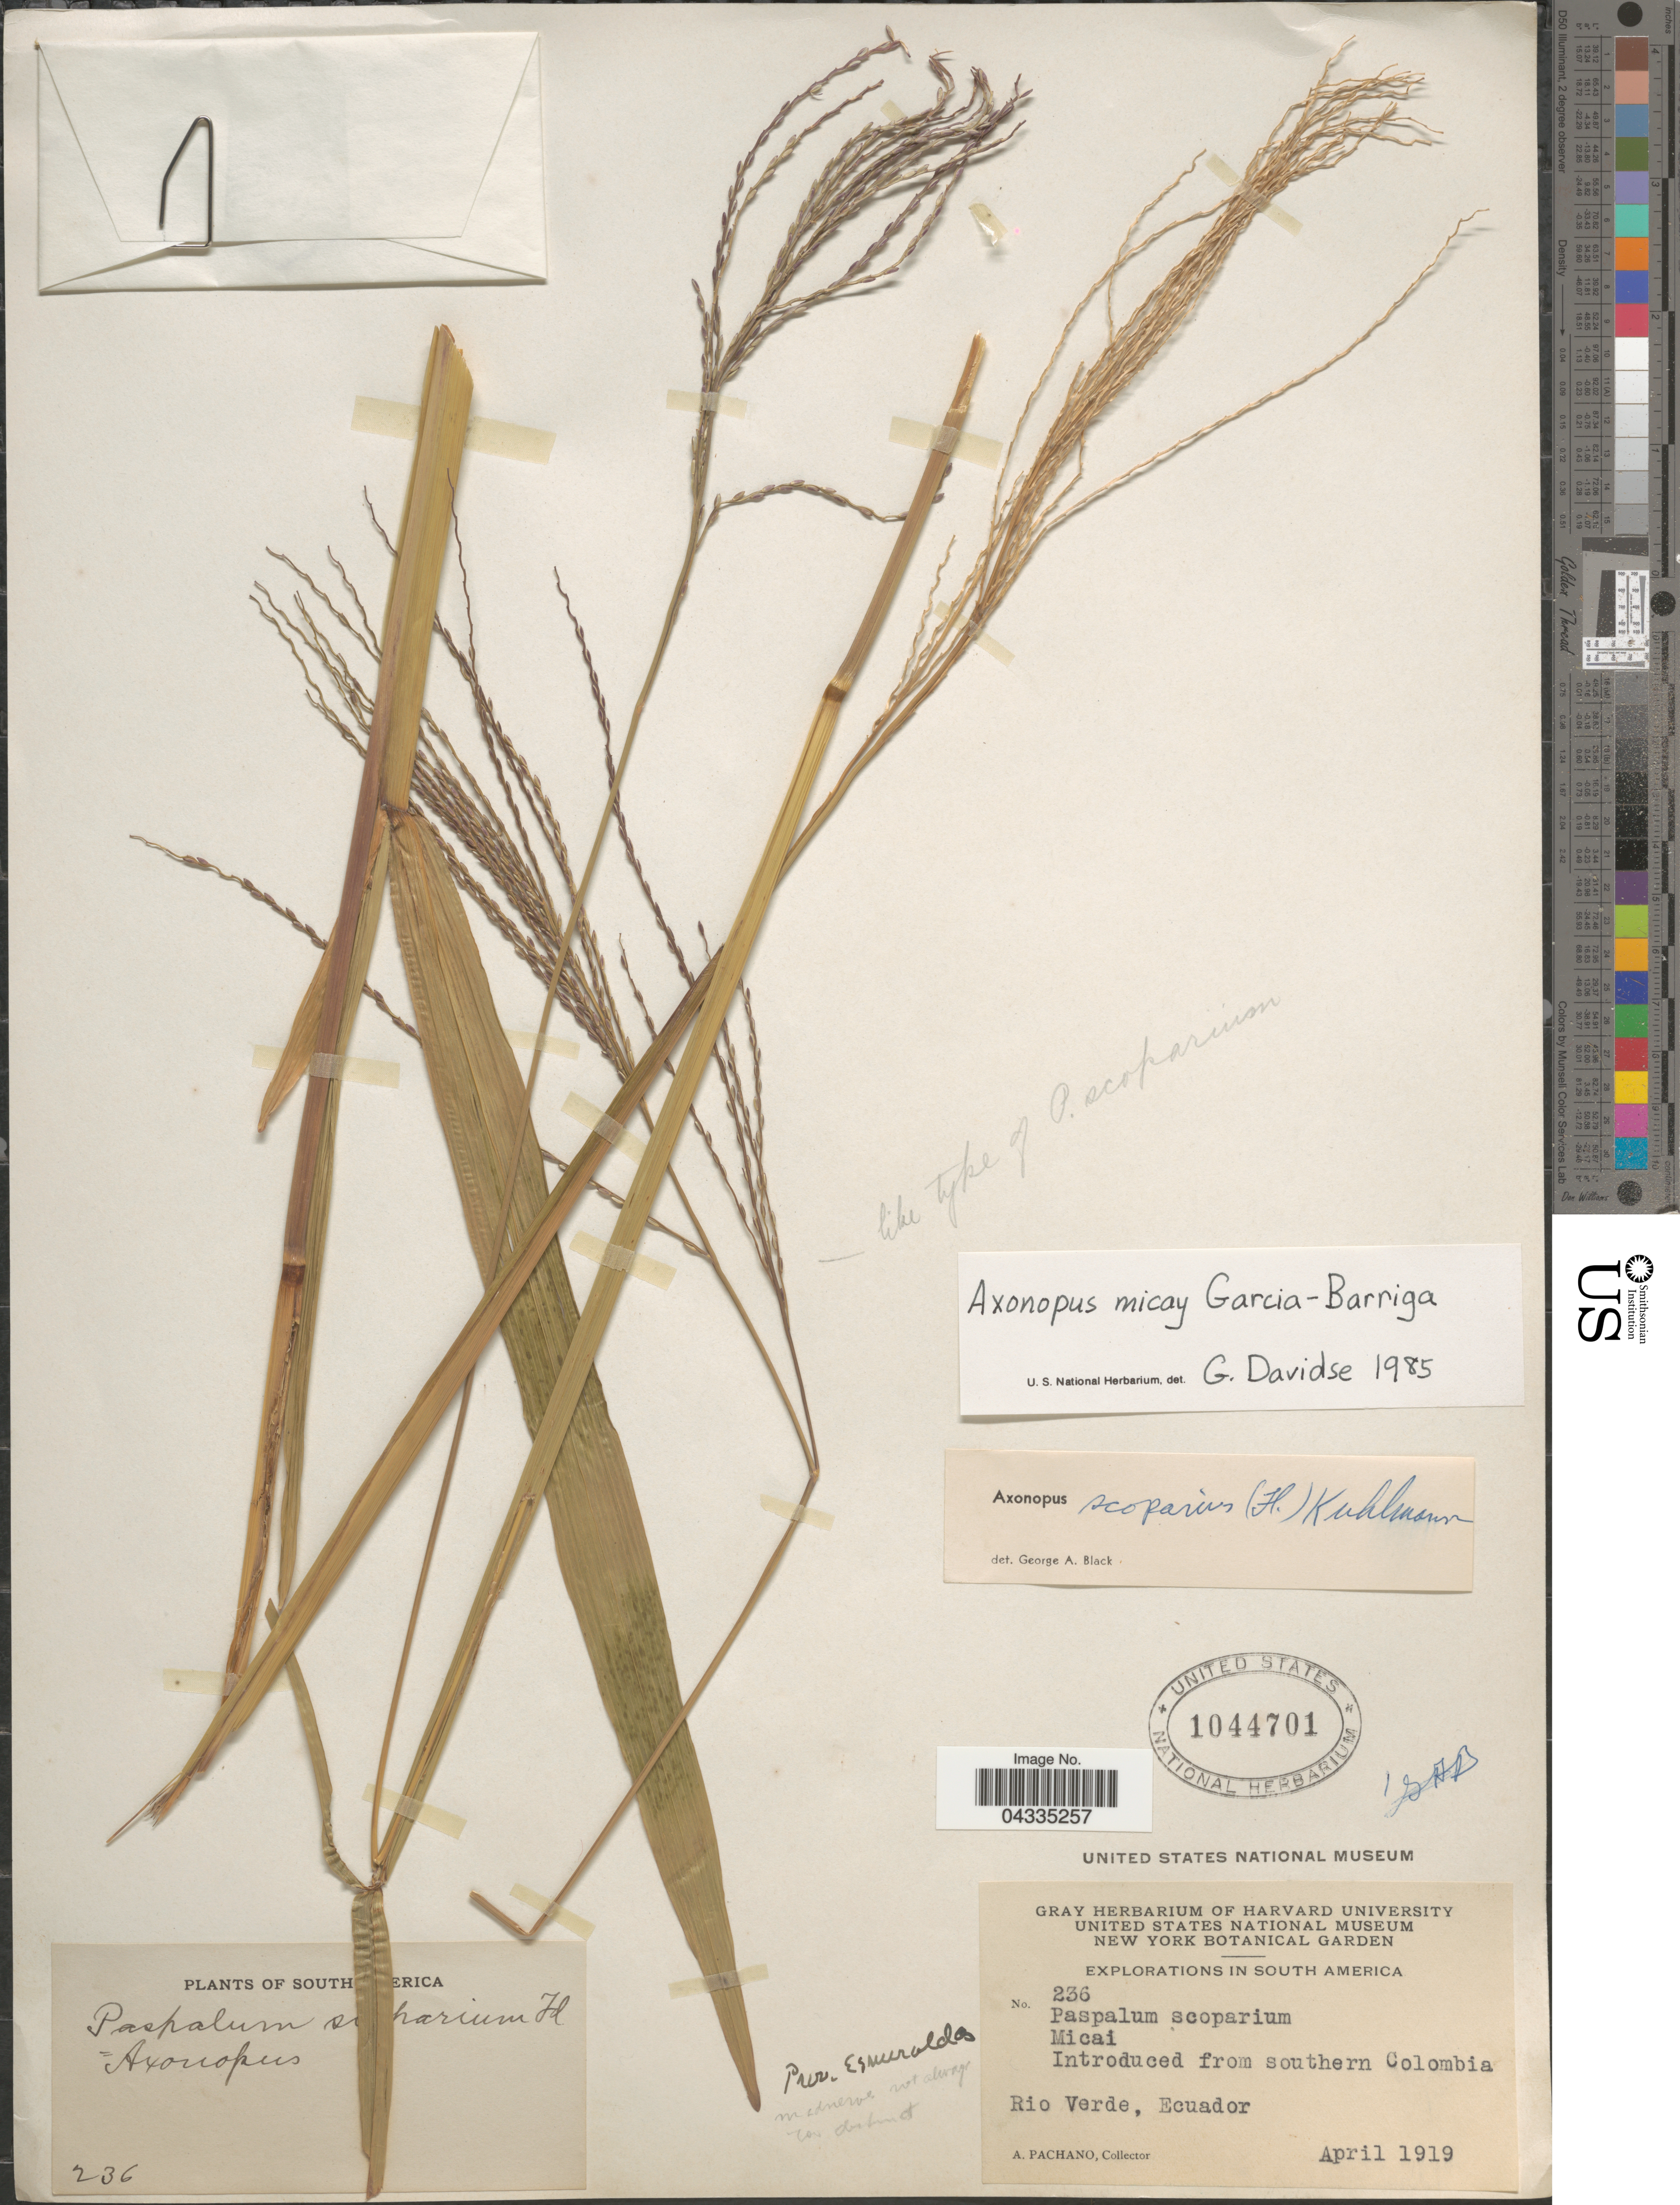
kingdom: Plantae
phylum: Tracheophyta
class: Liliopsida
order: Poales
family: Poaceae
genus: Axonopus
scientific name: Axonopus scoparius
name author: (Flüggé) Kuhlm.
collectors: A. Pachano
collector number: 236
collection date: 1919-04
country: Ecuador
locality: Explorations in South America. Rio Verde.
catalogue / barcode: US 1044701